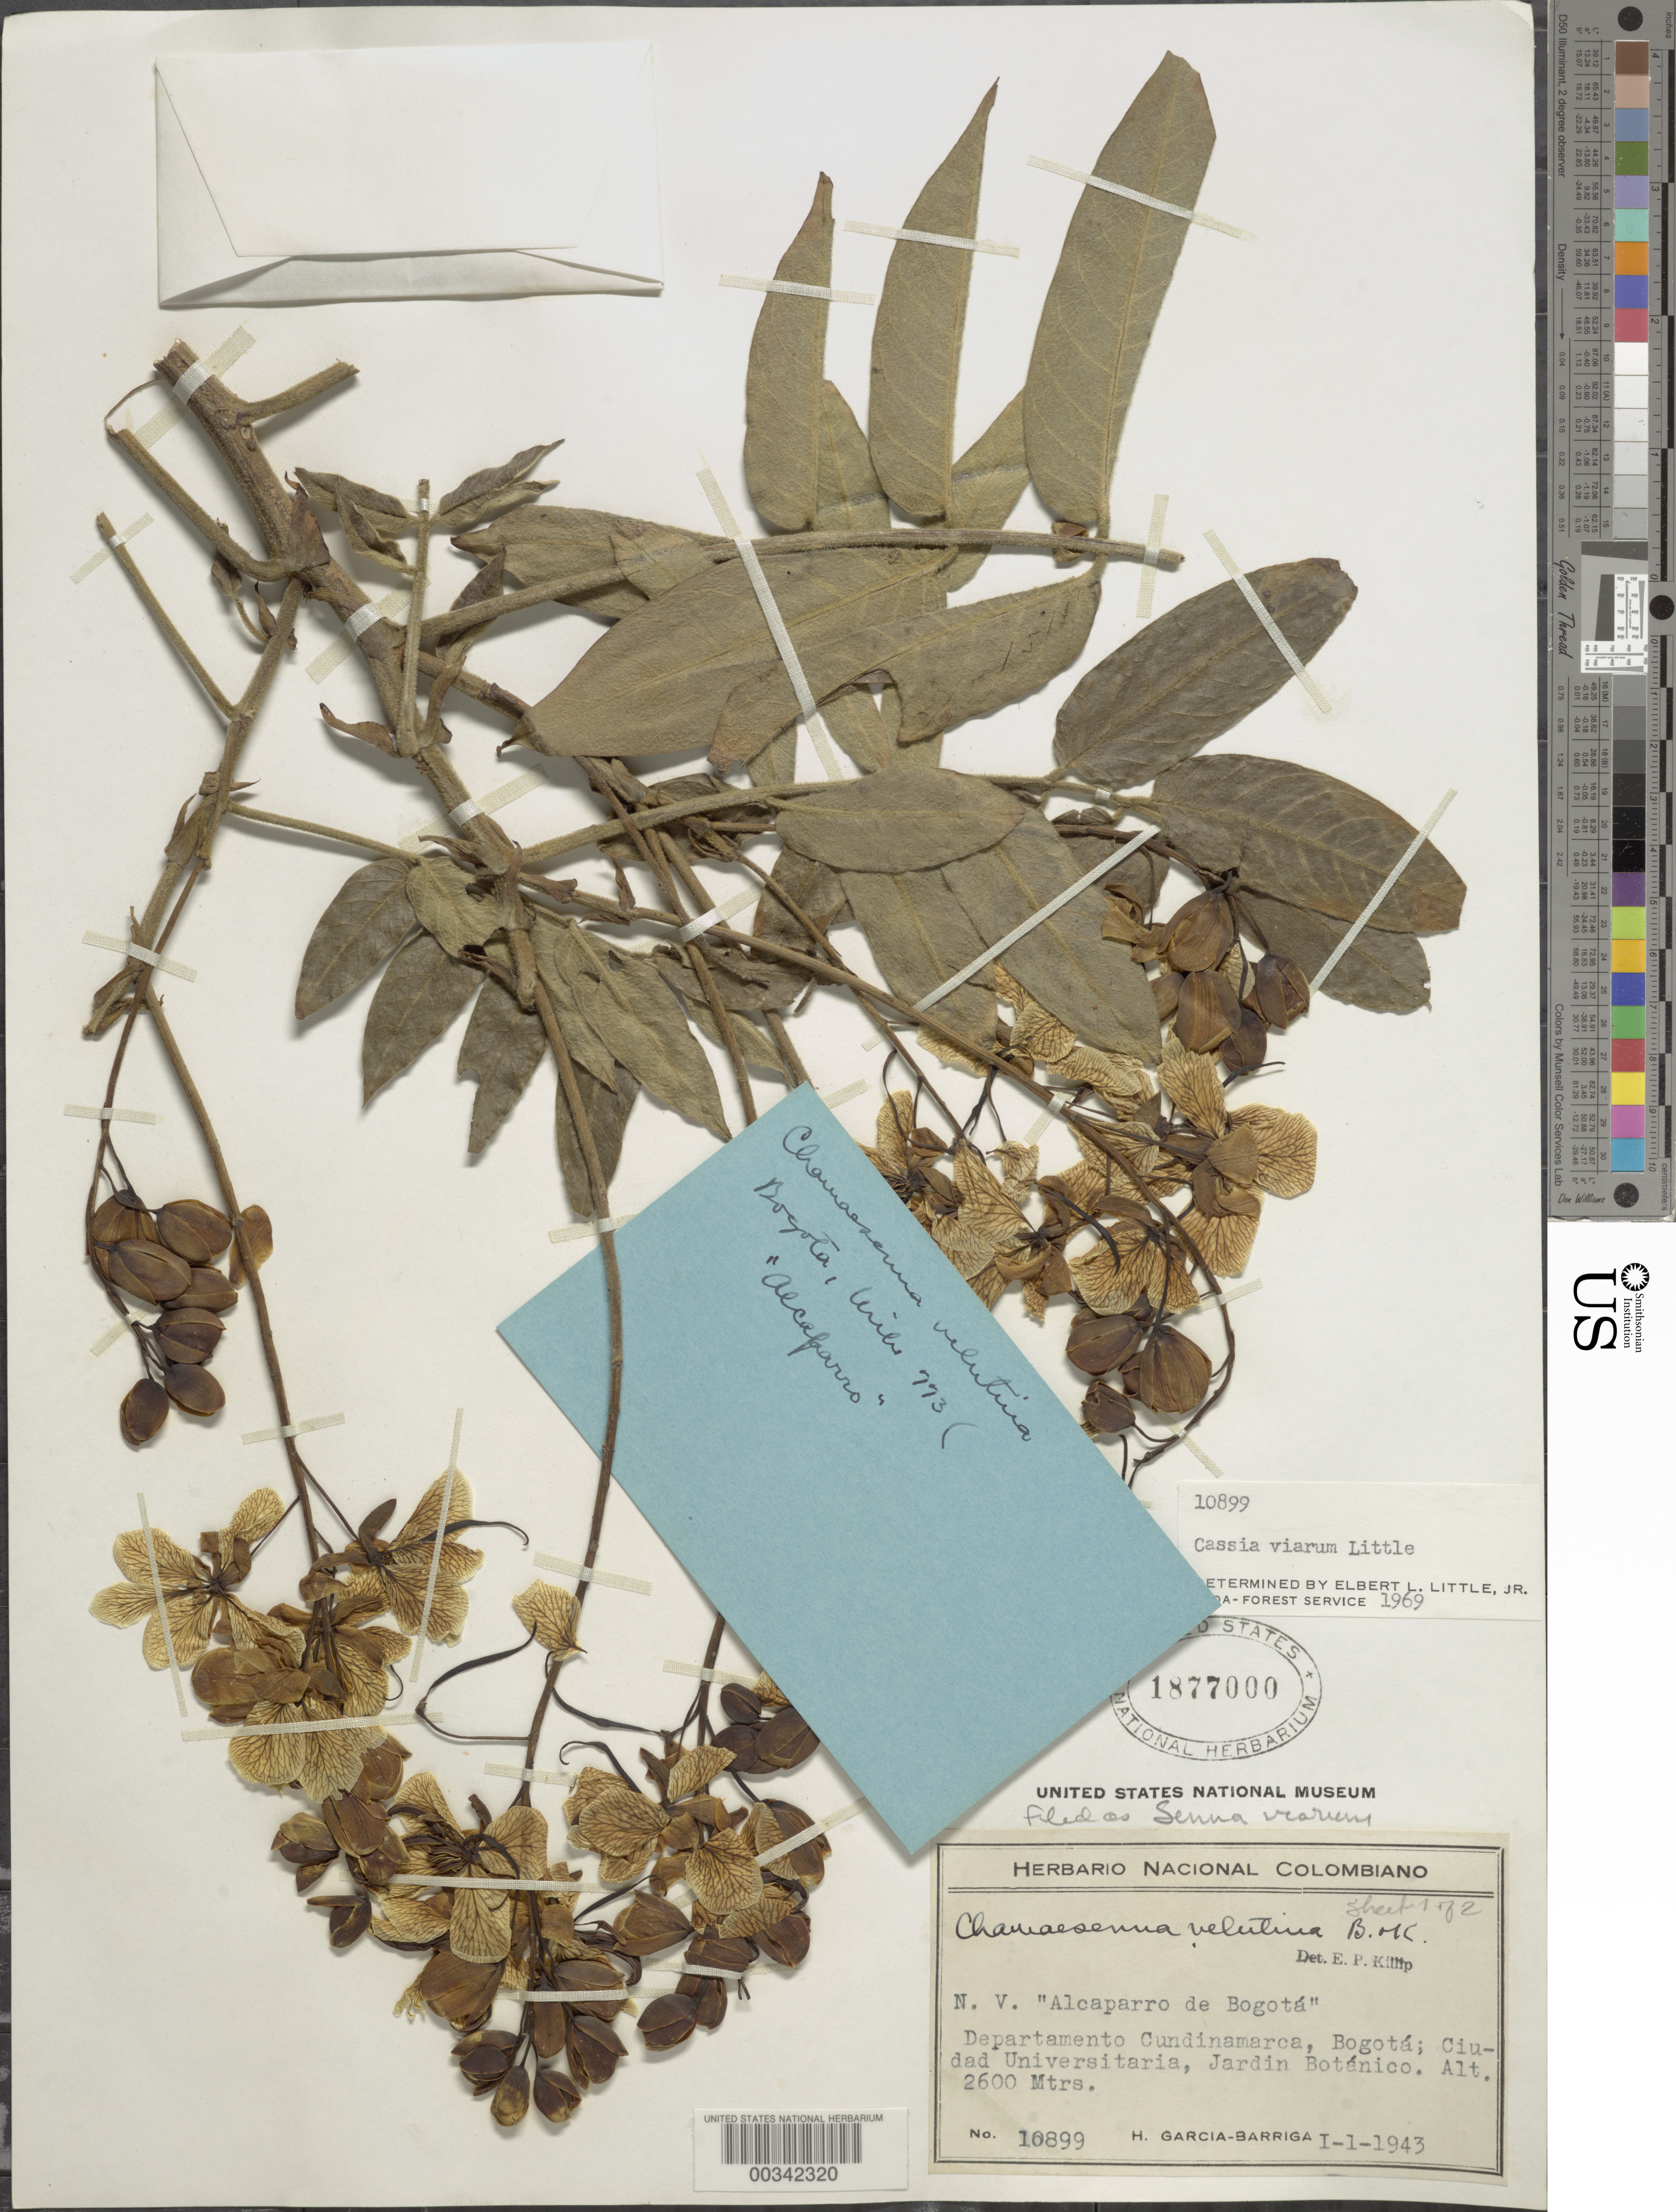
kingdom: Plantae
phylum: Tracheophyta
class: Magnoliopsida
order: Fabales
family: Fabaceae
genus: Senna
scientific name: Senna viarum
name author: (Little) H.S. Irwin & Barneby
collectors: H. García Barriga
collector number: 10899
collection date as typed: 01 Jan 1943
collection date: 1943-01-01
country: Colombia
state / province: Bogota D.C. / Cundinamarca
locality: Bogota; Ciudad Universitaria, Jardin Botanico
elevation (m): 2600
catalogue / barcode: US 1877000